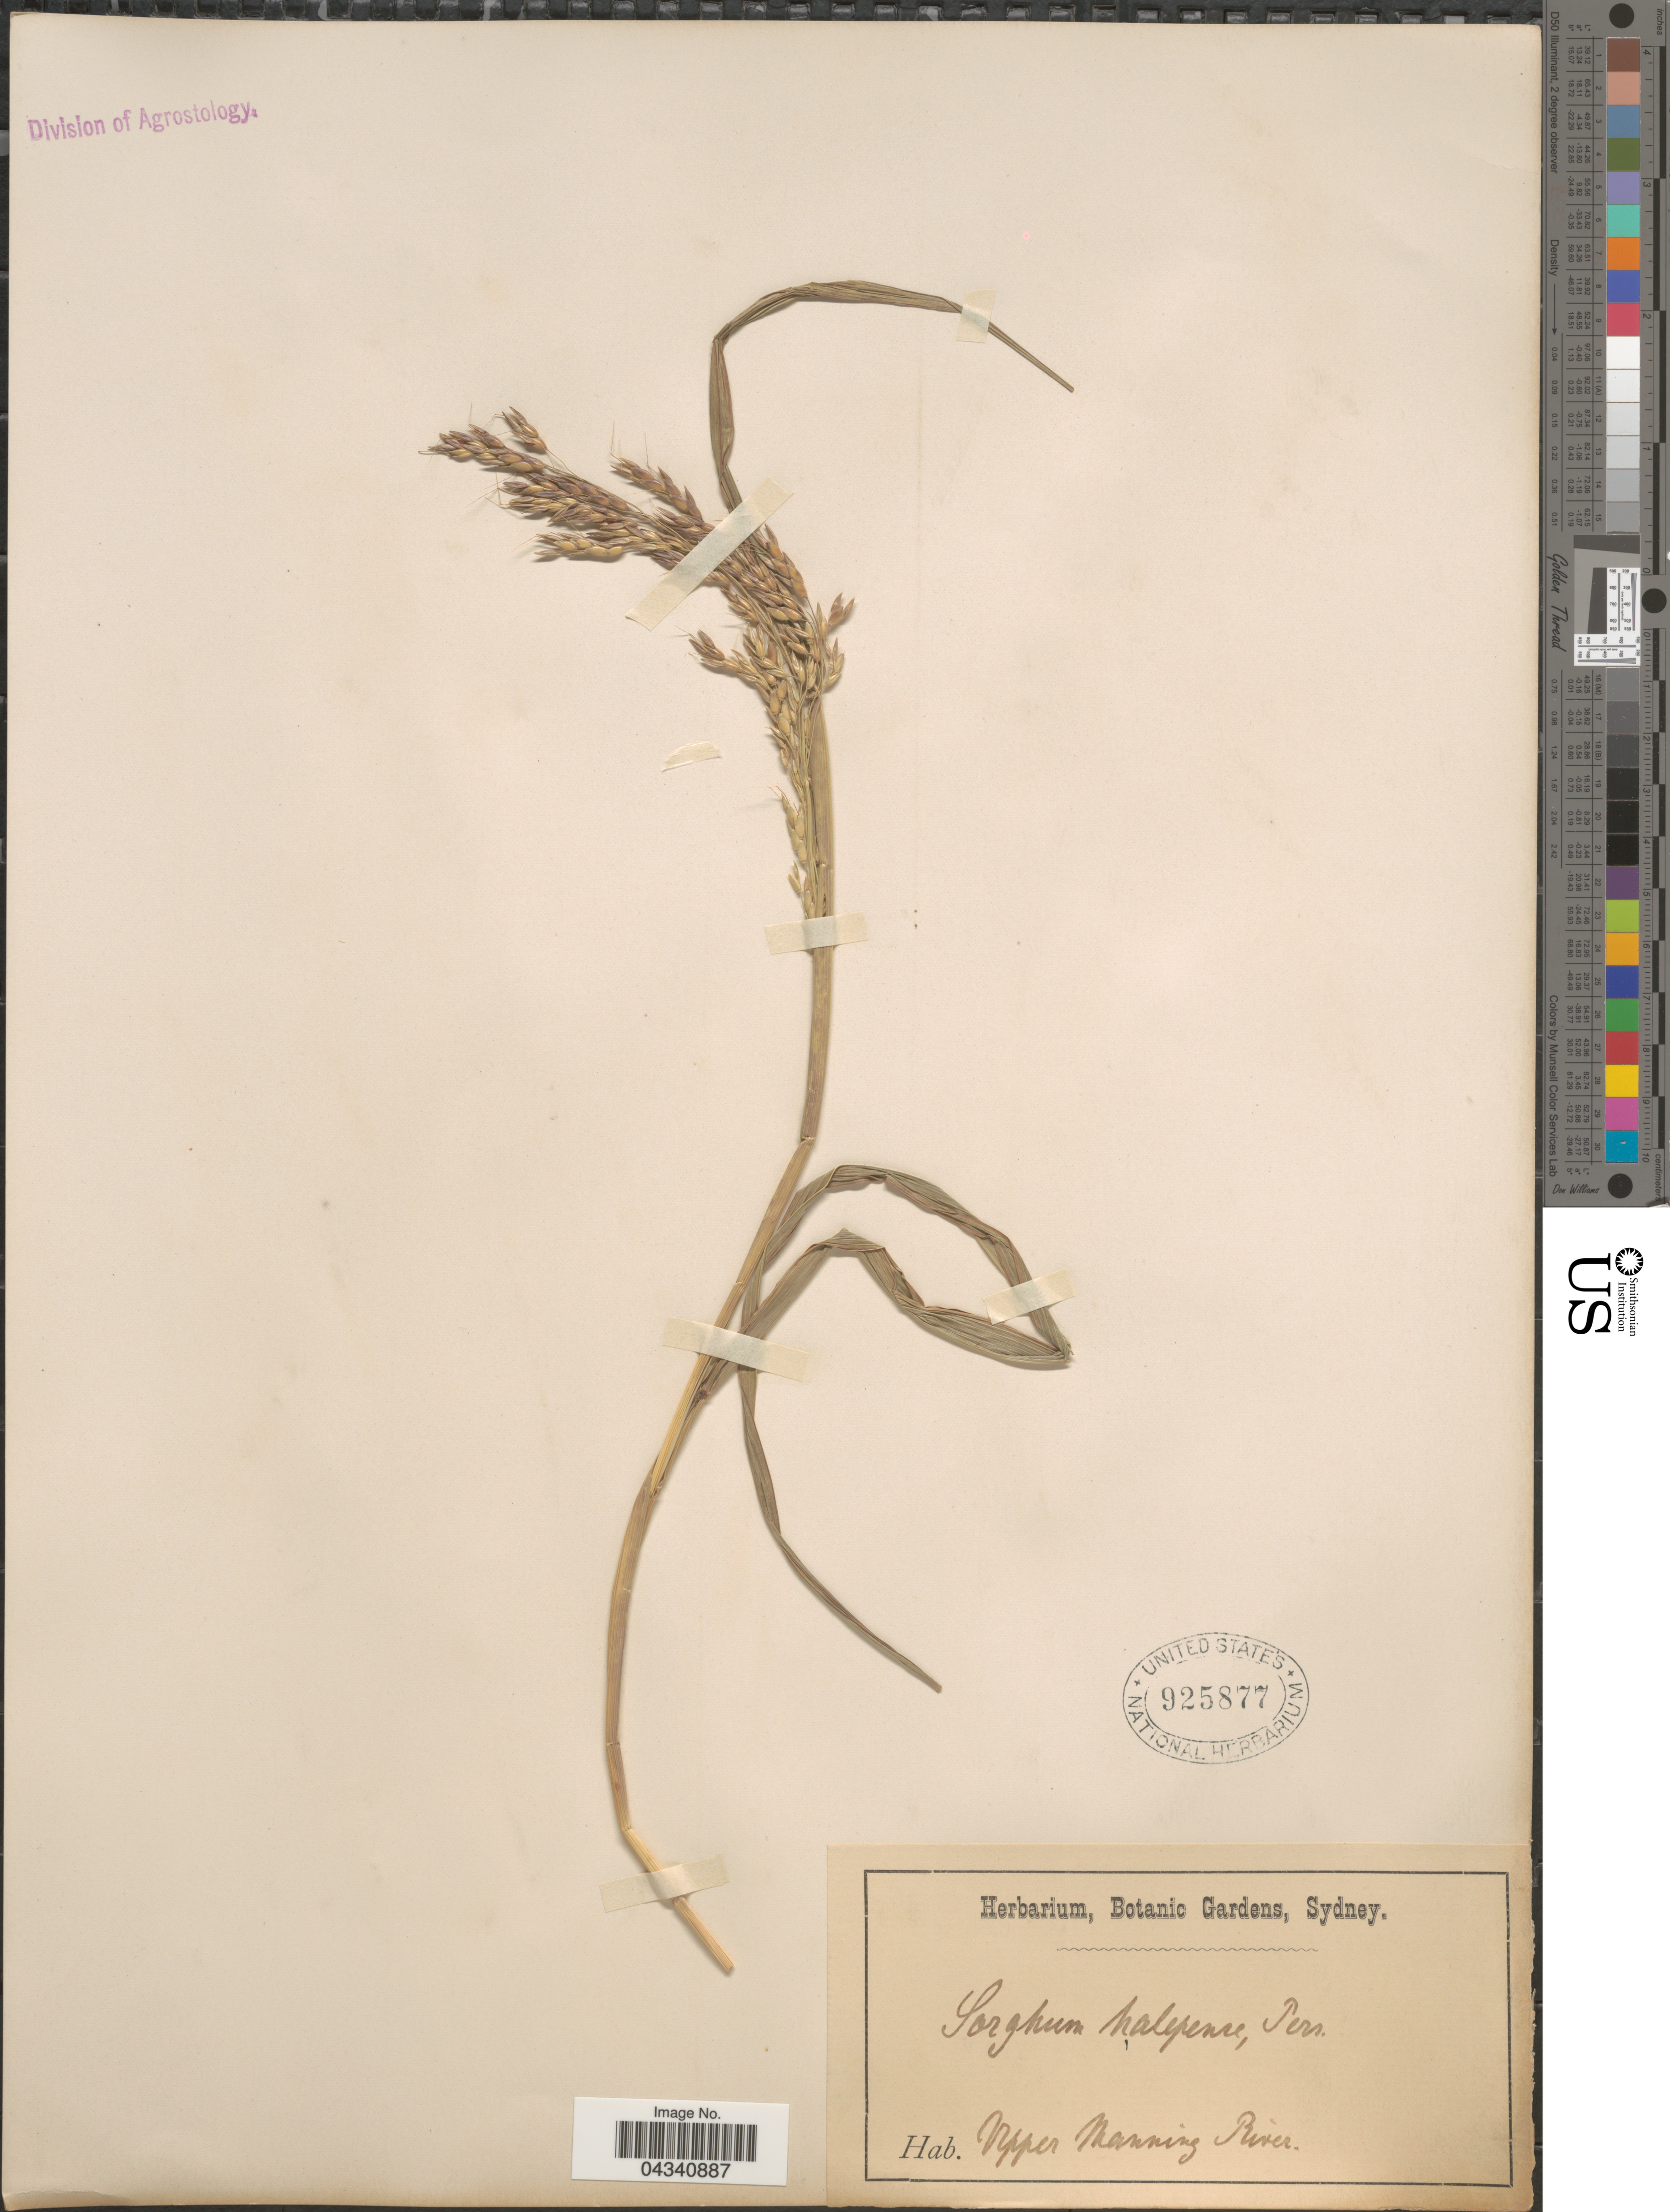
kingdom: Plantae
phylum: Tracheophyta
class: Liliopsida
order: Poales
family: Poaceae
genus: Sorghum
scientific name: Sorghum halepense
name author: (L.) Pers.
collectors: Herbarium, Botanic Gardens, Sydney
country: Australia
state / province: New South Wales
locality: Upper Manning River.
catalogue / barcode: US 925877